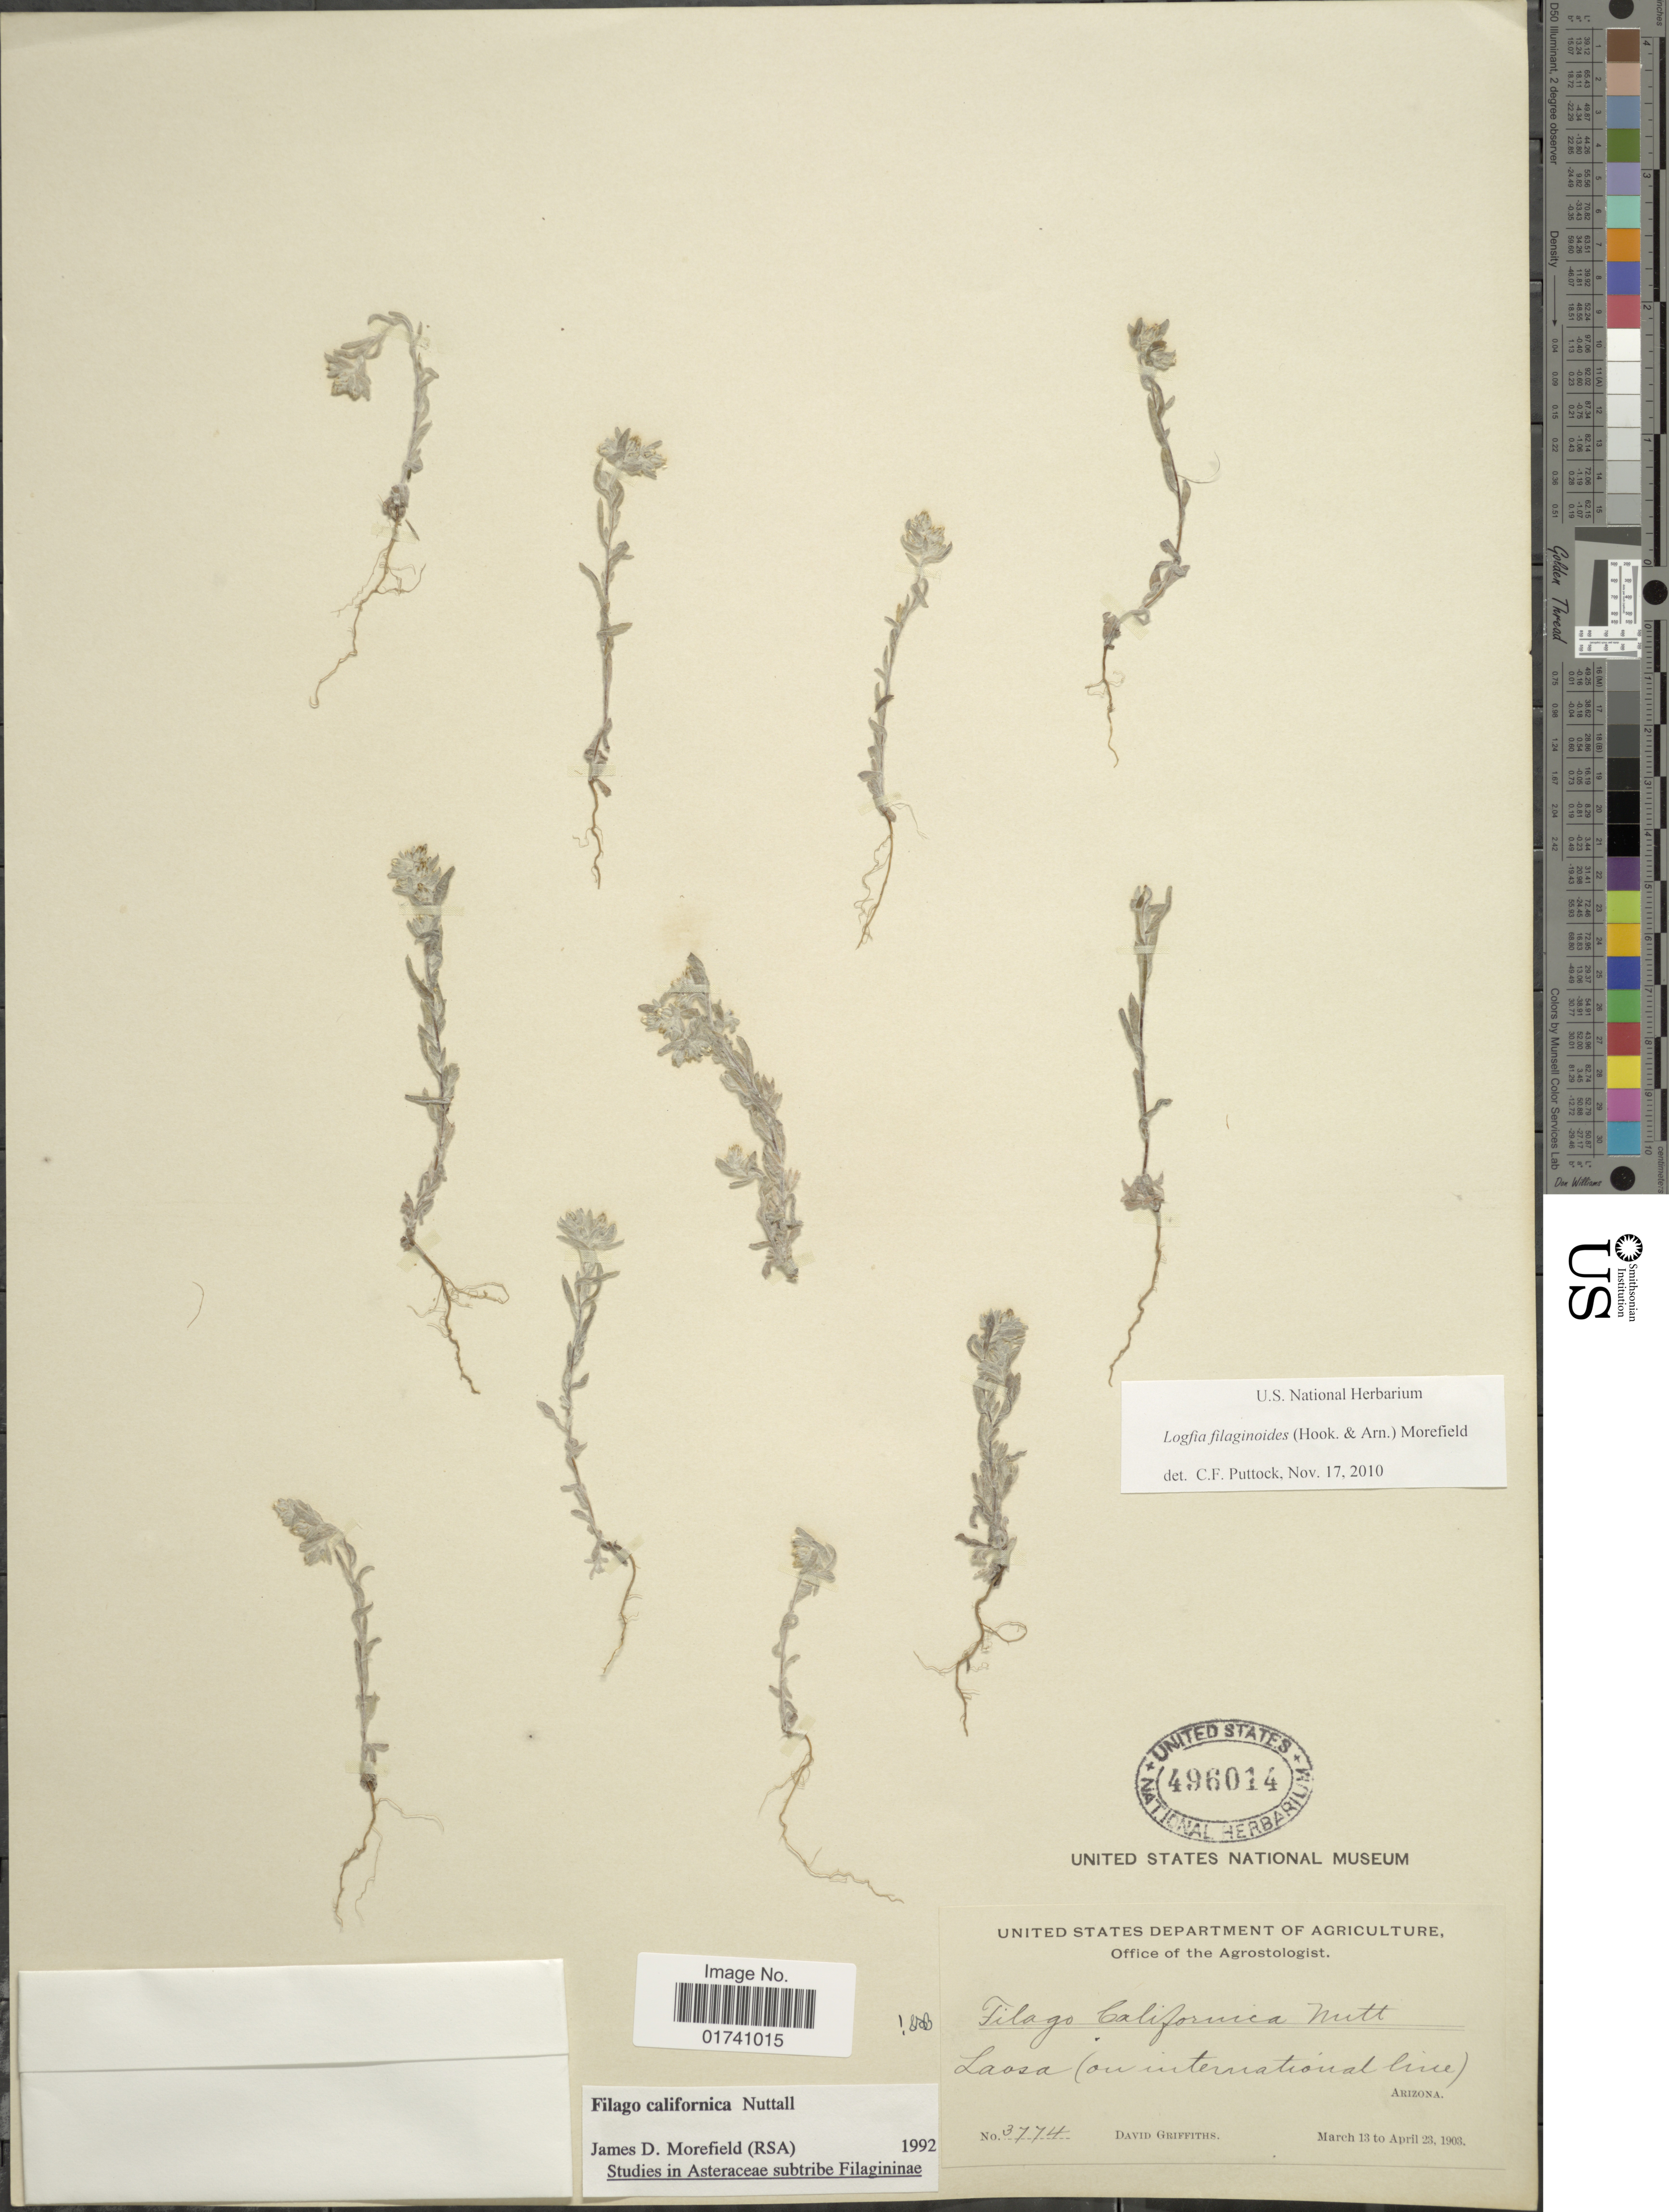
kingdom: Plantae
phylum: Tracheophyta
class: Magnoliopsida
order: Asterales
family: Asteraceae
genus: Logfia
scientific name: Logfia filaginoides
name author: (Hook. & Arn.) Morefield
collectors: D. Griffiths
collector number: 3774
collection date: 1903-04-13/1903-04-23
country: United States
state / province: Arizona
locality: Laosa (on internantional line).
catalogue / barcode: US 496014